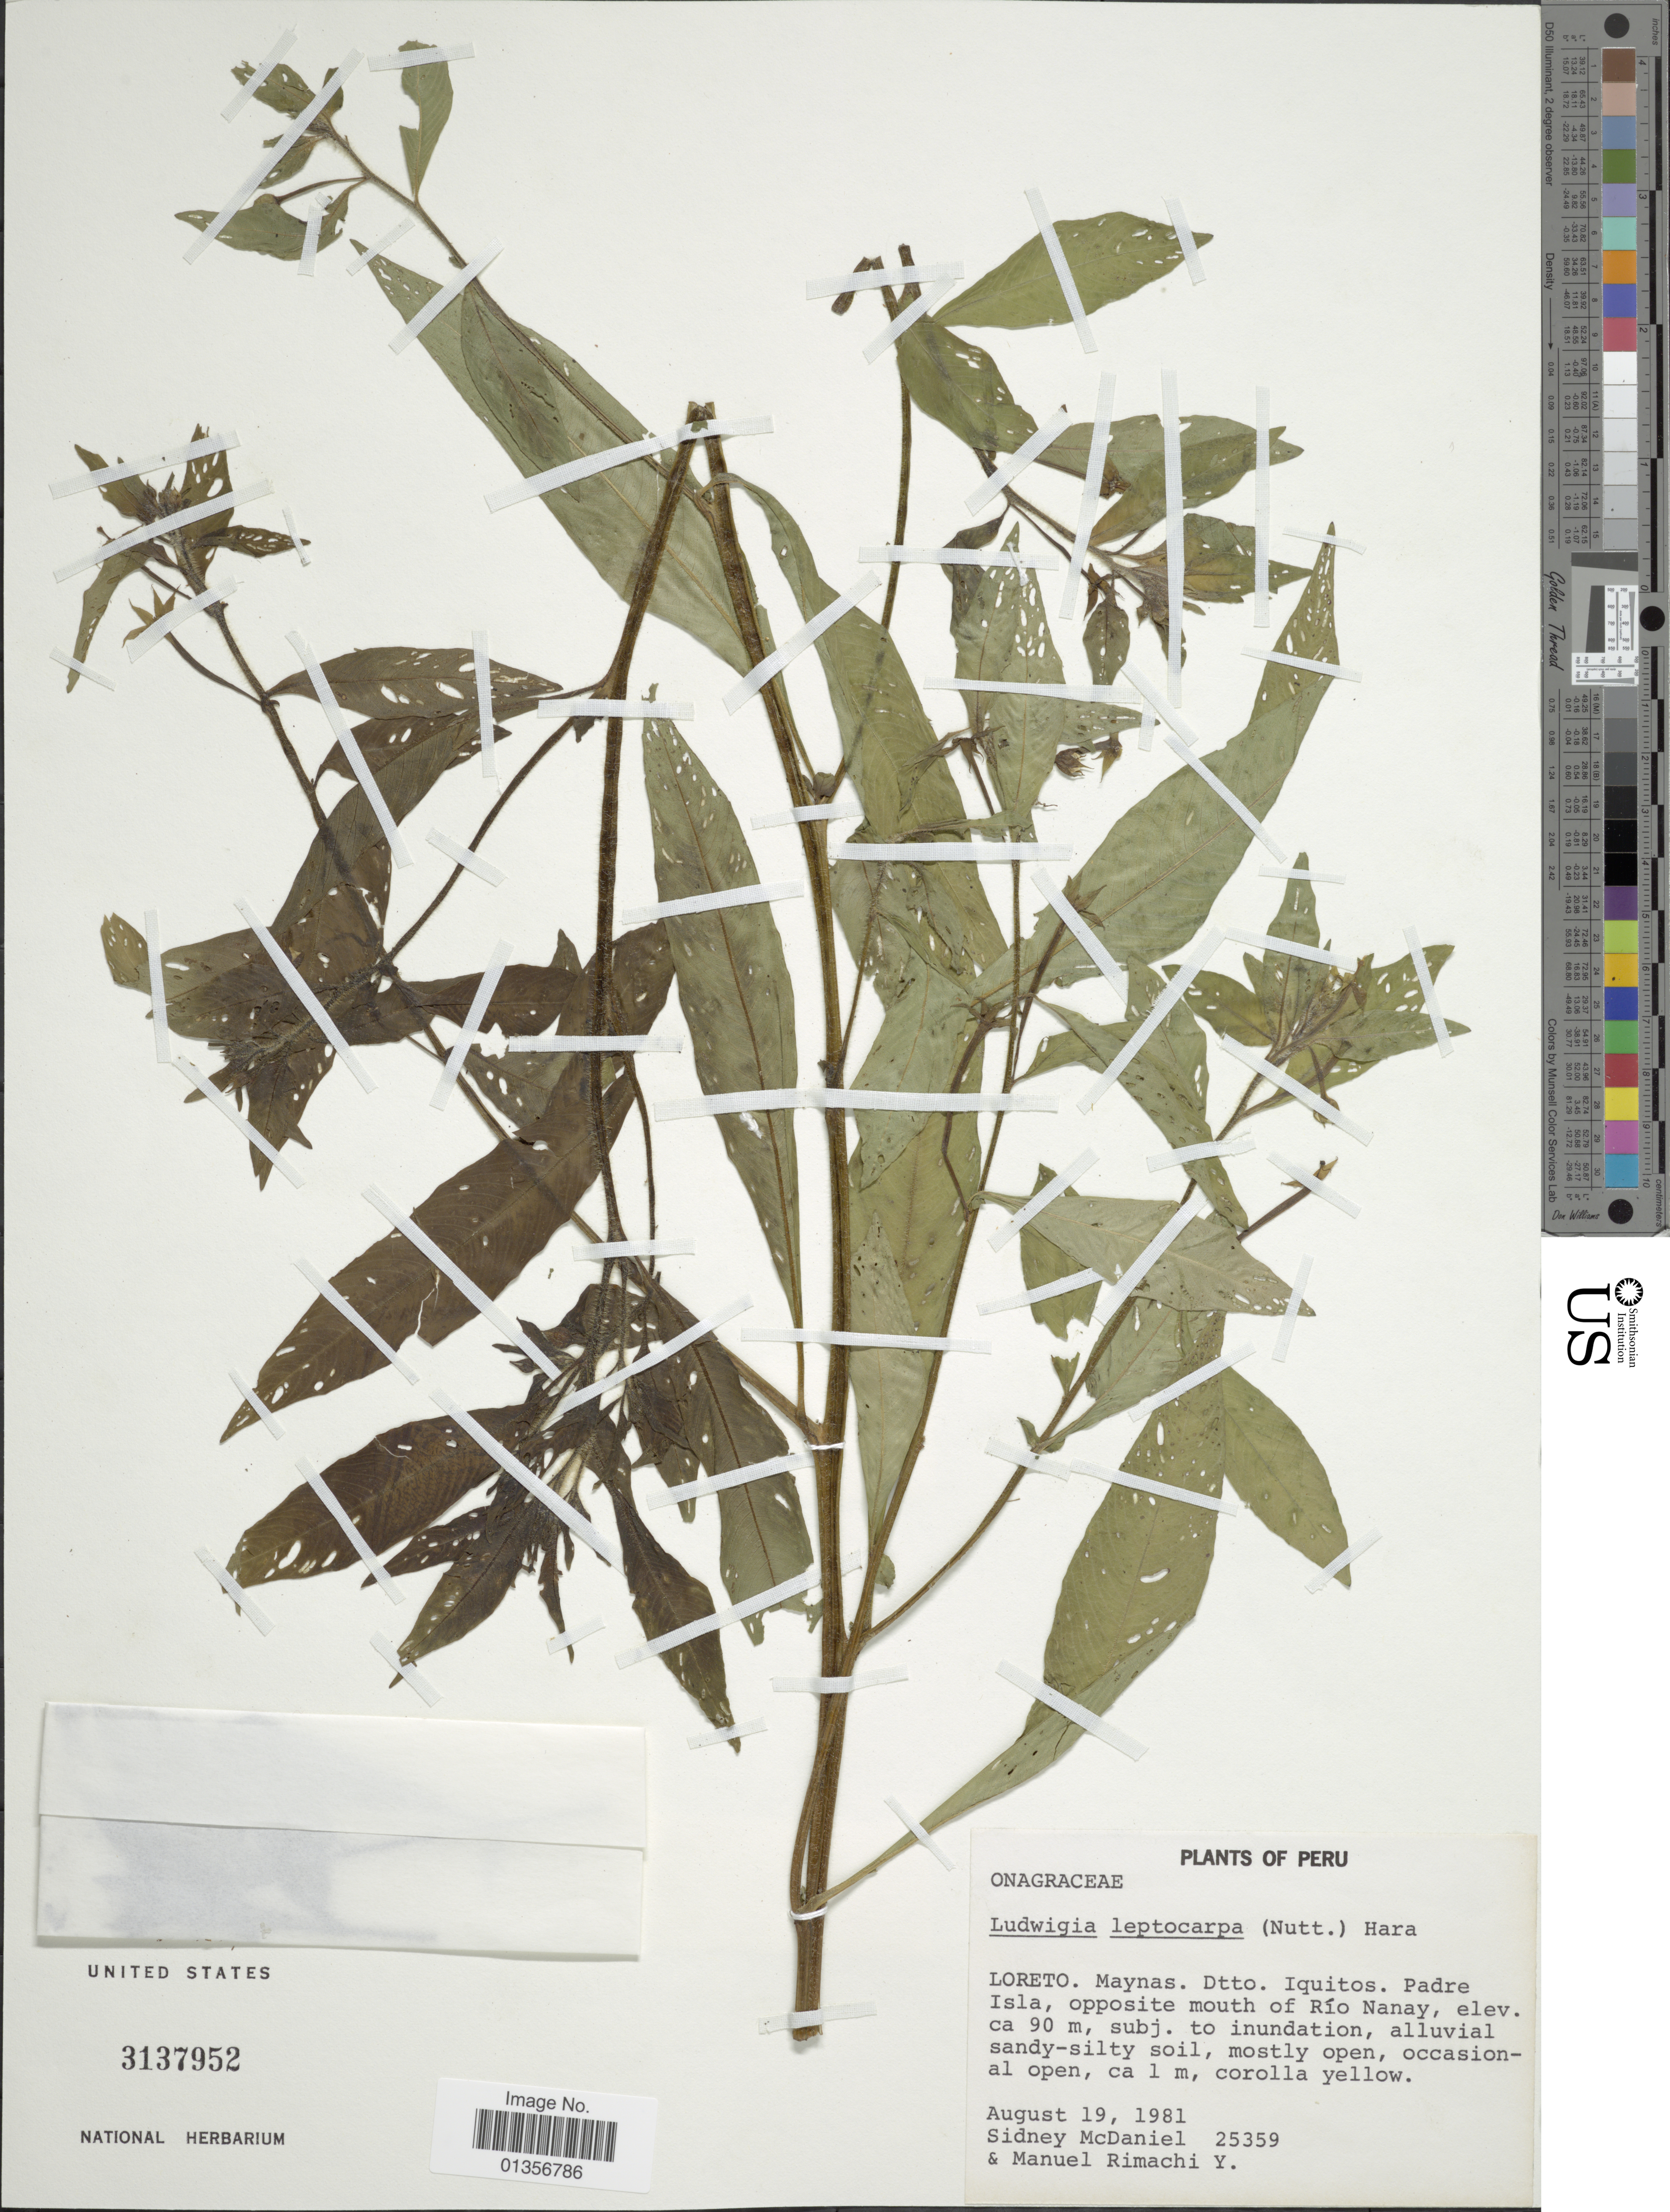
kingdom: Plantae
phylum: Tracheophyta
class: Magnoliopsida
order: Myrtales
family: Onagraceae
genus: Ludwigia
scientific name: Ludwigia leptocarpa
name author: (Nutt.) H. Hara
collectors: S. McDaniel & M. Rimachi Y.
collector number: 25359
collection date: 1981-08-19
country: Peru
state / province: Loreto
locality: Maynas. Dtto. Iquitos. Padre Isla, opposite mouth of Río Nanay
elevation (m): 90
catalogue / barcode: US 3137952